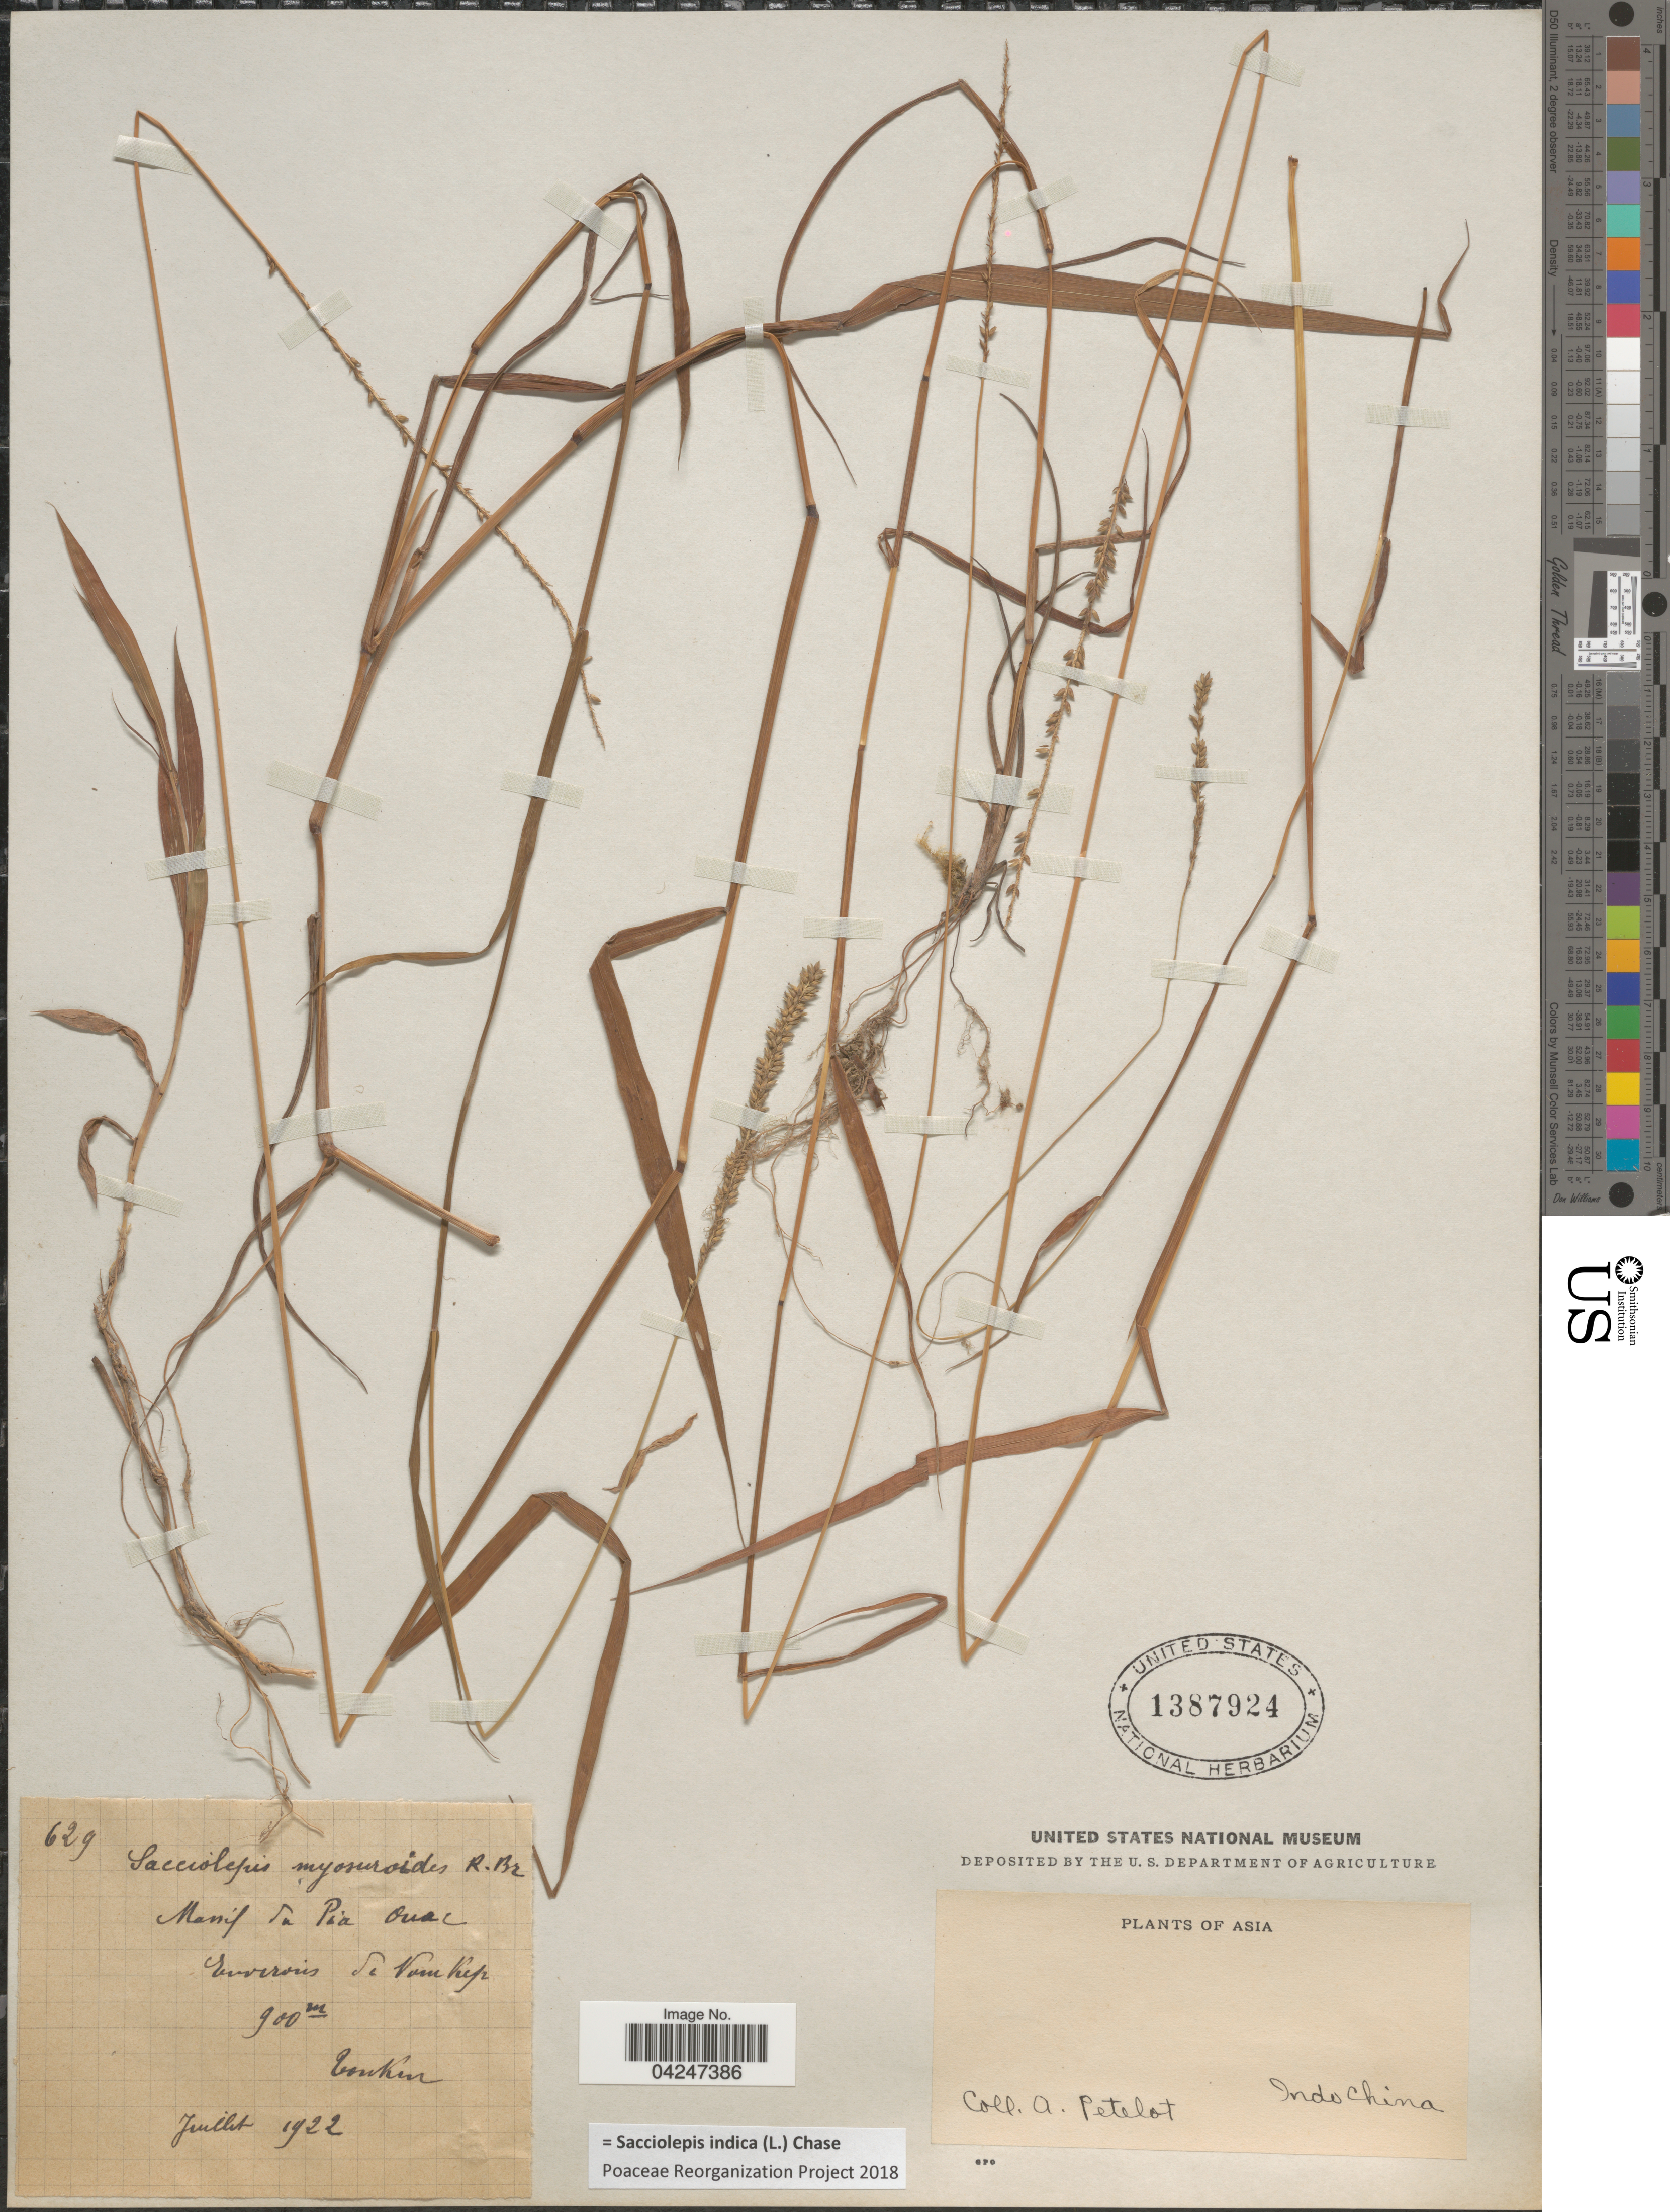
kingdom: Plantae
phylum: Tracheophyta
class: Liliopsida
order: Poales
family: Poaceae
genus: Sacciolepis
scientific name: Sacciolepis indica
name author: (L.) Chase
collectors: A. Petelot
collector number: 629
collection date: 1922-07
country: Vietnam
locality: Massif du Pia Oval. Environs de Nam Kep. Asia. Indo China. Tonkin.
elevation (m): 900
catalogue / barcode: US 1387924